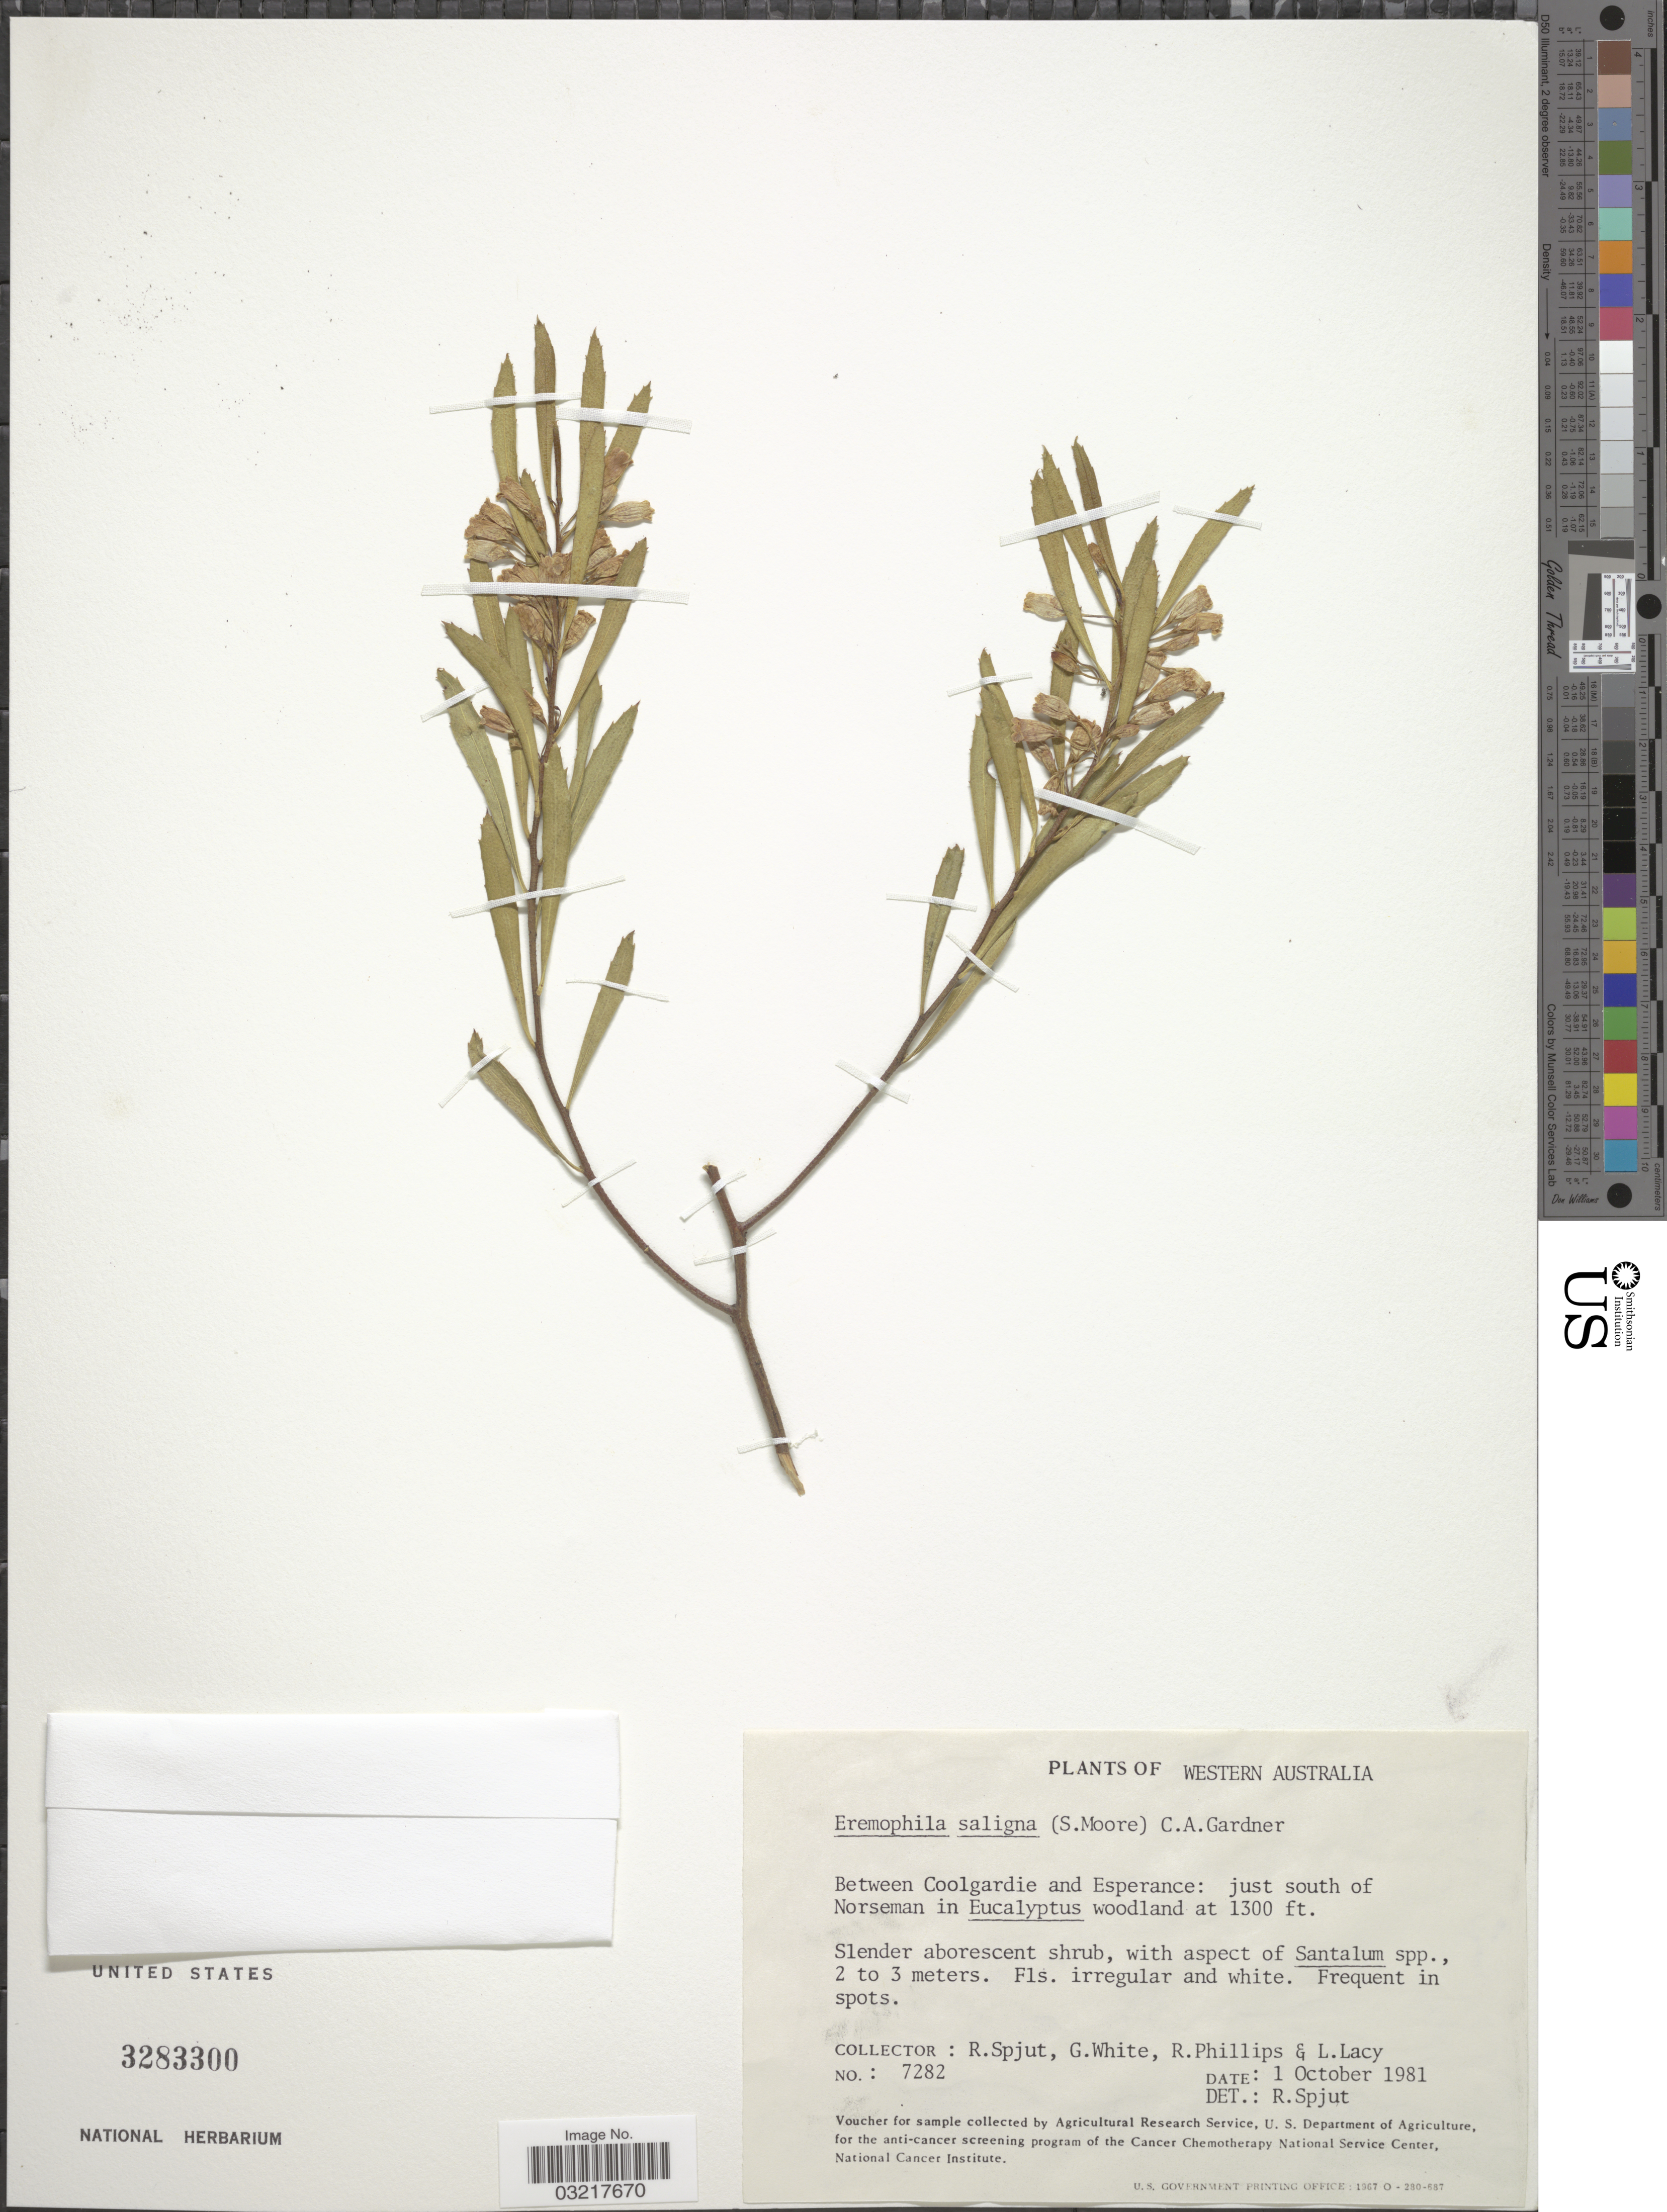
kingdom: Plantae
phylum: Tracheophyta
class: Magnoliopsida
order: Lamiales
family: Scrophulariaceae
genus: Eremophila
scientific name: Eremophila saligna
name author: C.A. Gardner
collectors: R. Spjut, G. White, R. Phillips & L. Lacy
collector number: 7282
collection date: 1981-10-01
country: Australia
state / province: Western Australia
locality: Between Coolgardie and Esperance: just south of Norseman in Eucalyptus woodland.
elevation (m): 396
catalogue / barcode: US 3283300